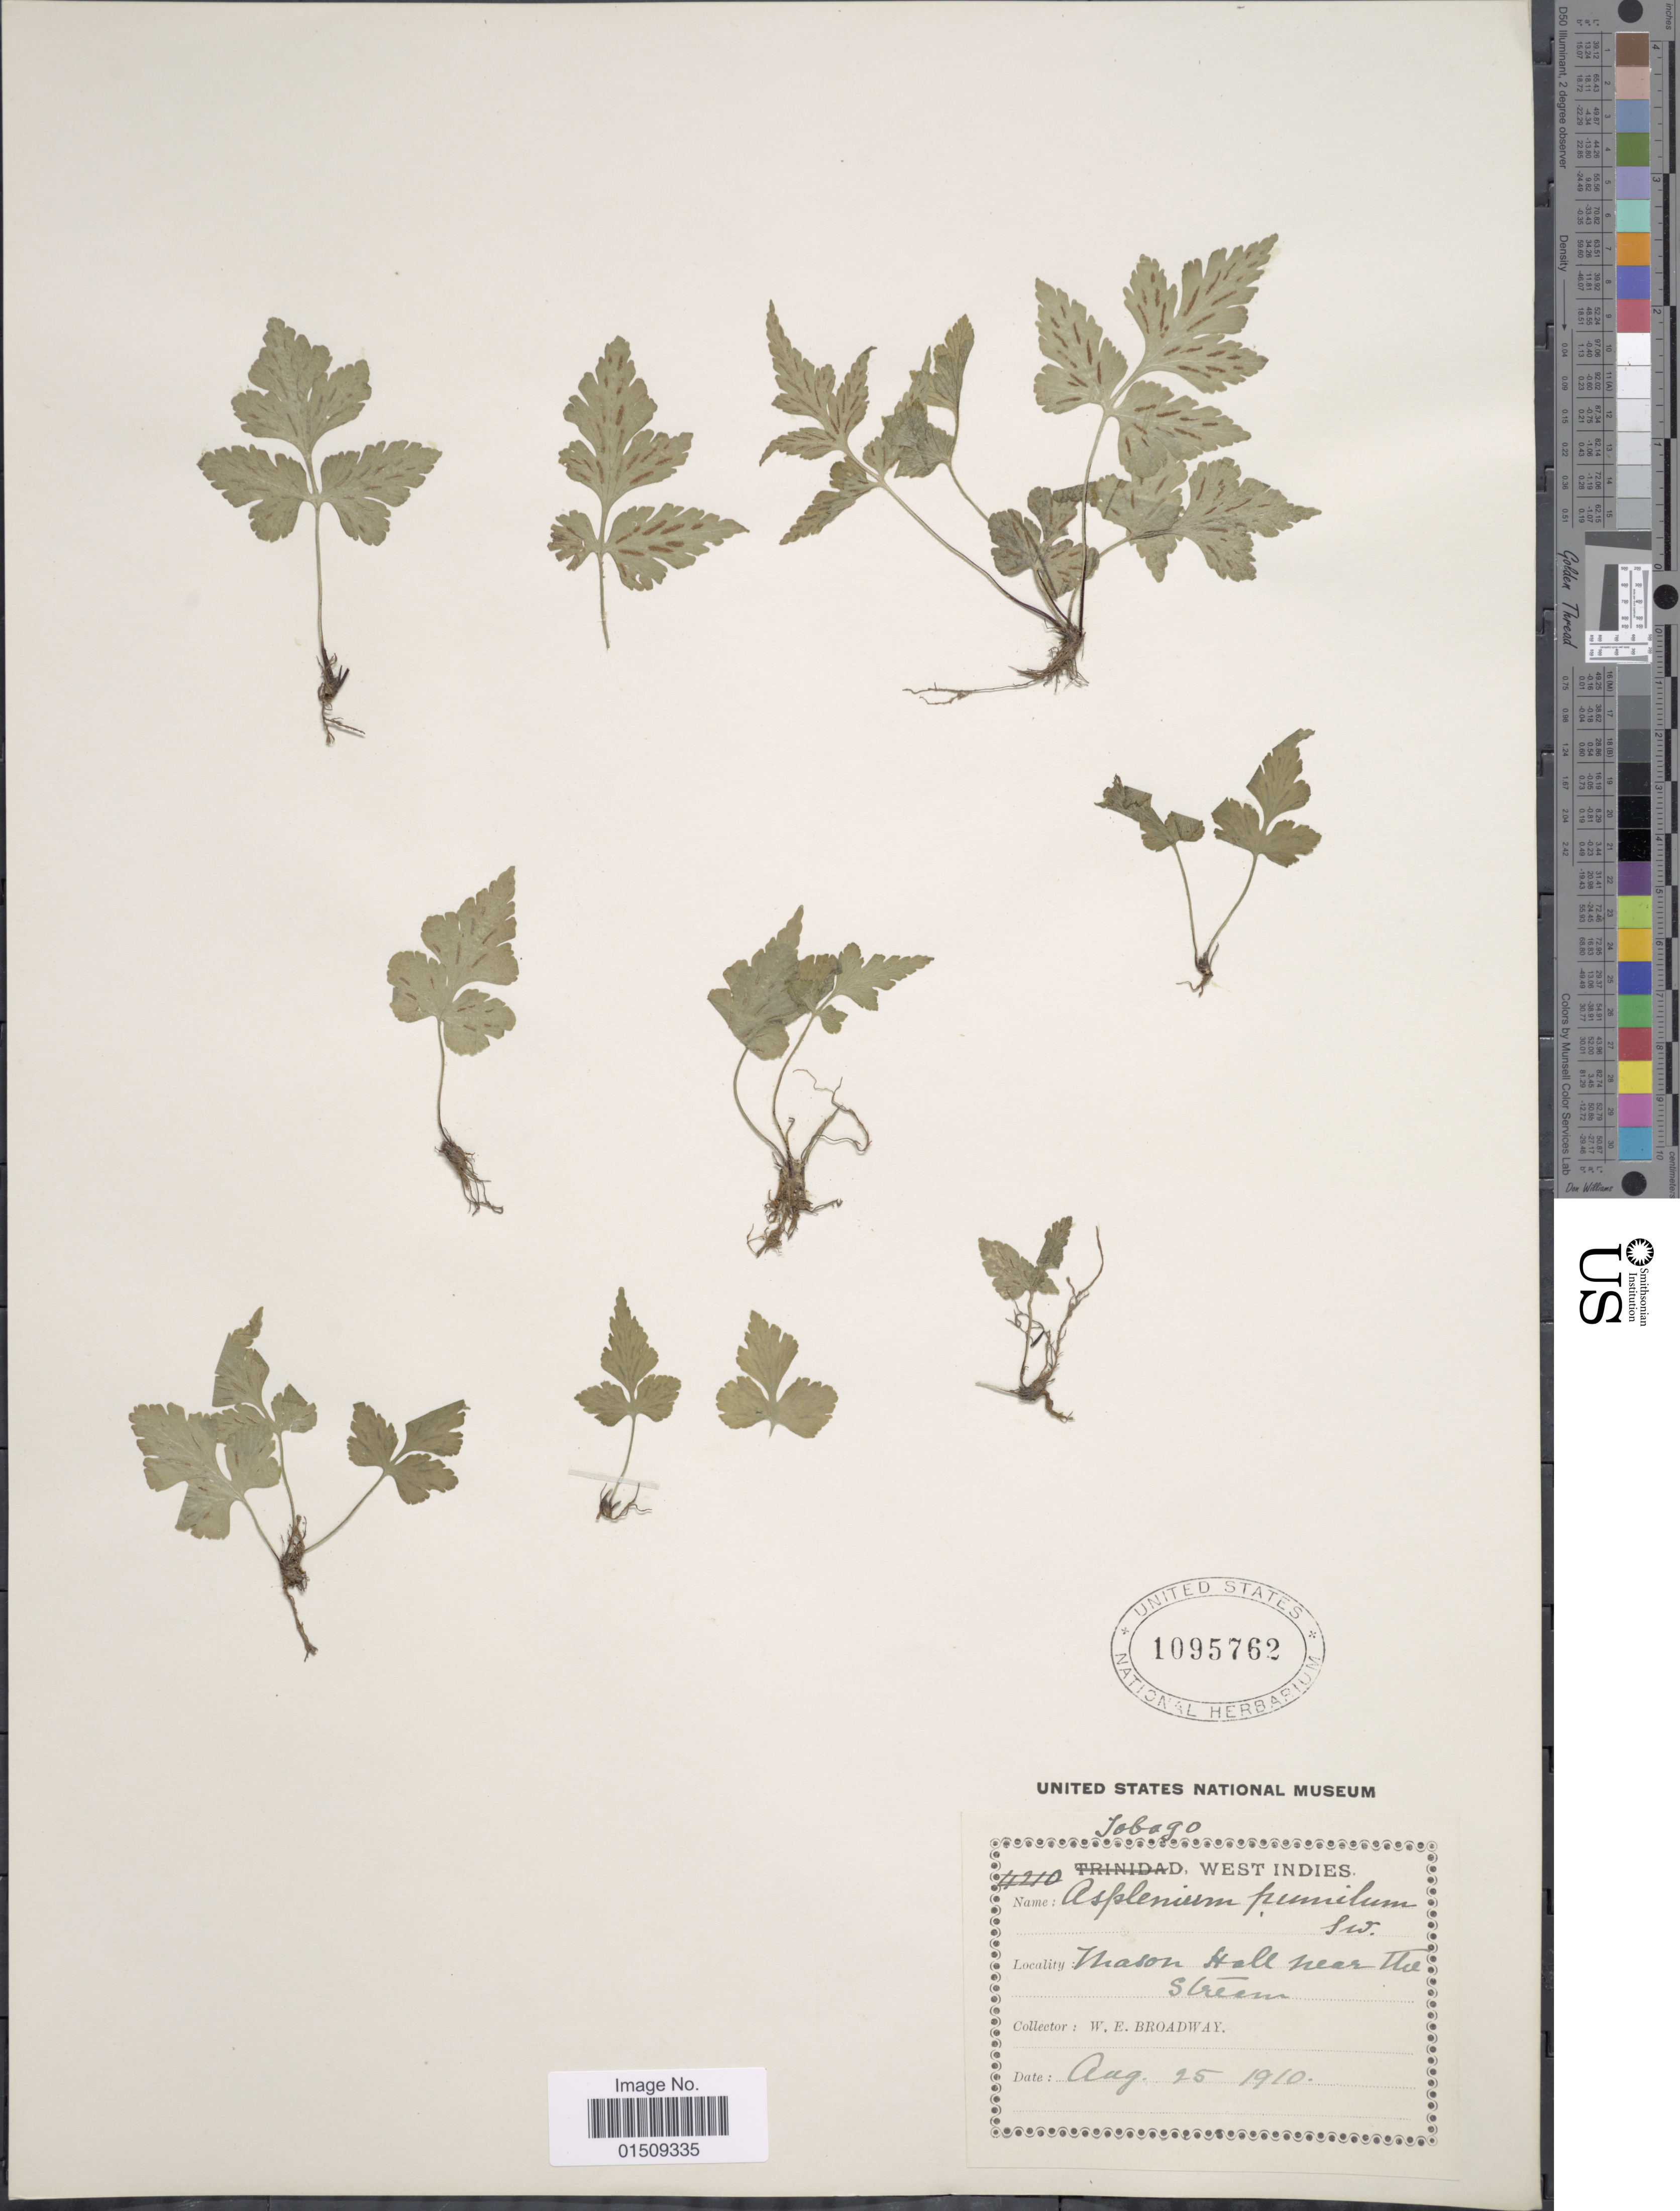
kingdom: Plantae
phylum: Tracheophyta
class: Polypodiopsida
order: Polypodiales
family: Aspleniaceae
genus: Asplenium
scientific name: Asplenium pumilum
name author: Sw.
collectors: W. E. Broadway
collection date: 1910-08-25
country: Trinidad and Tobago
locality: Tobago, West Indies, Mason Hall near the stream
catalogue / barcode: US 1095762